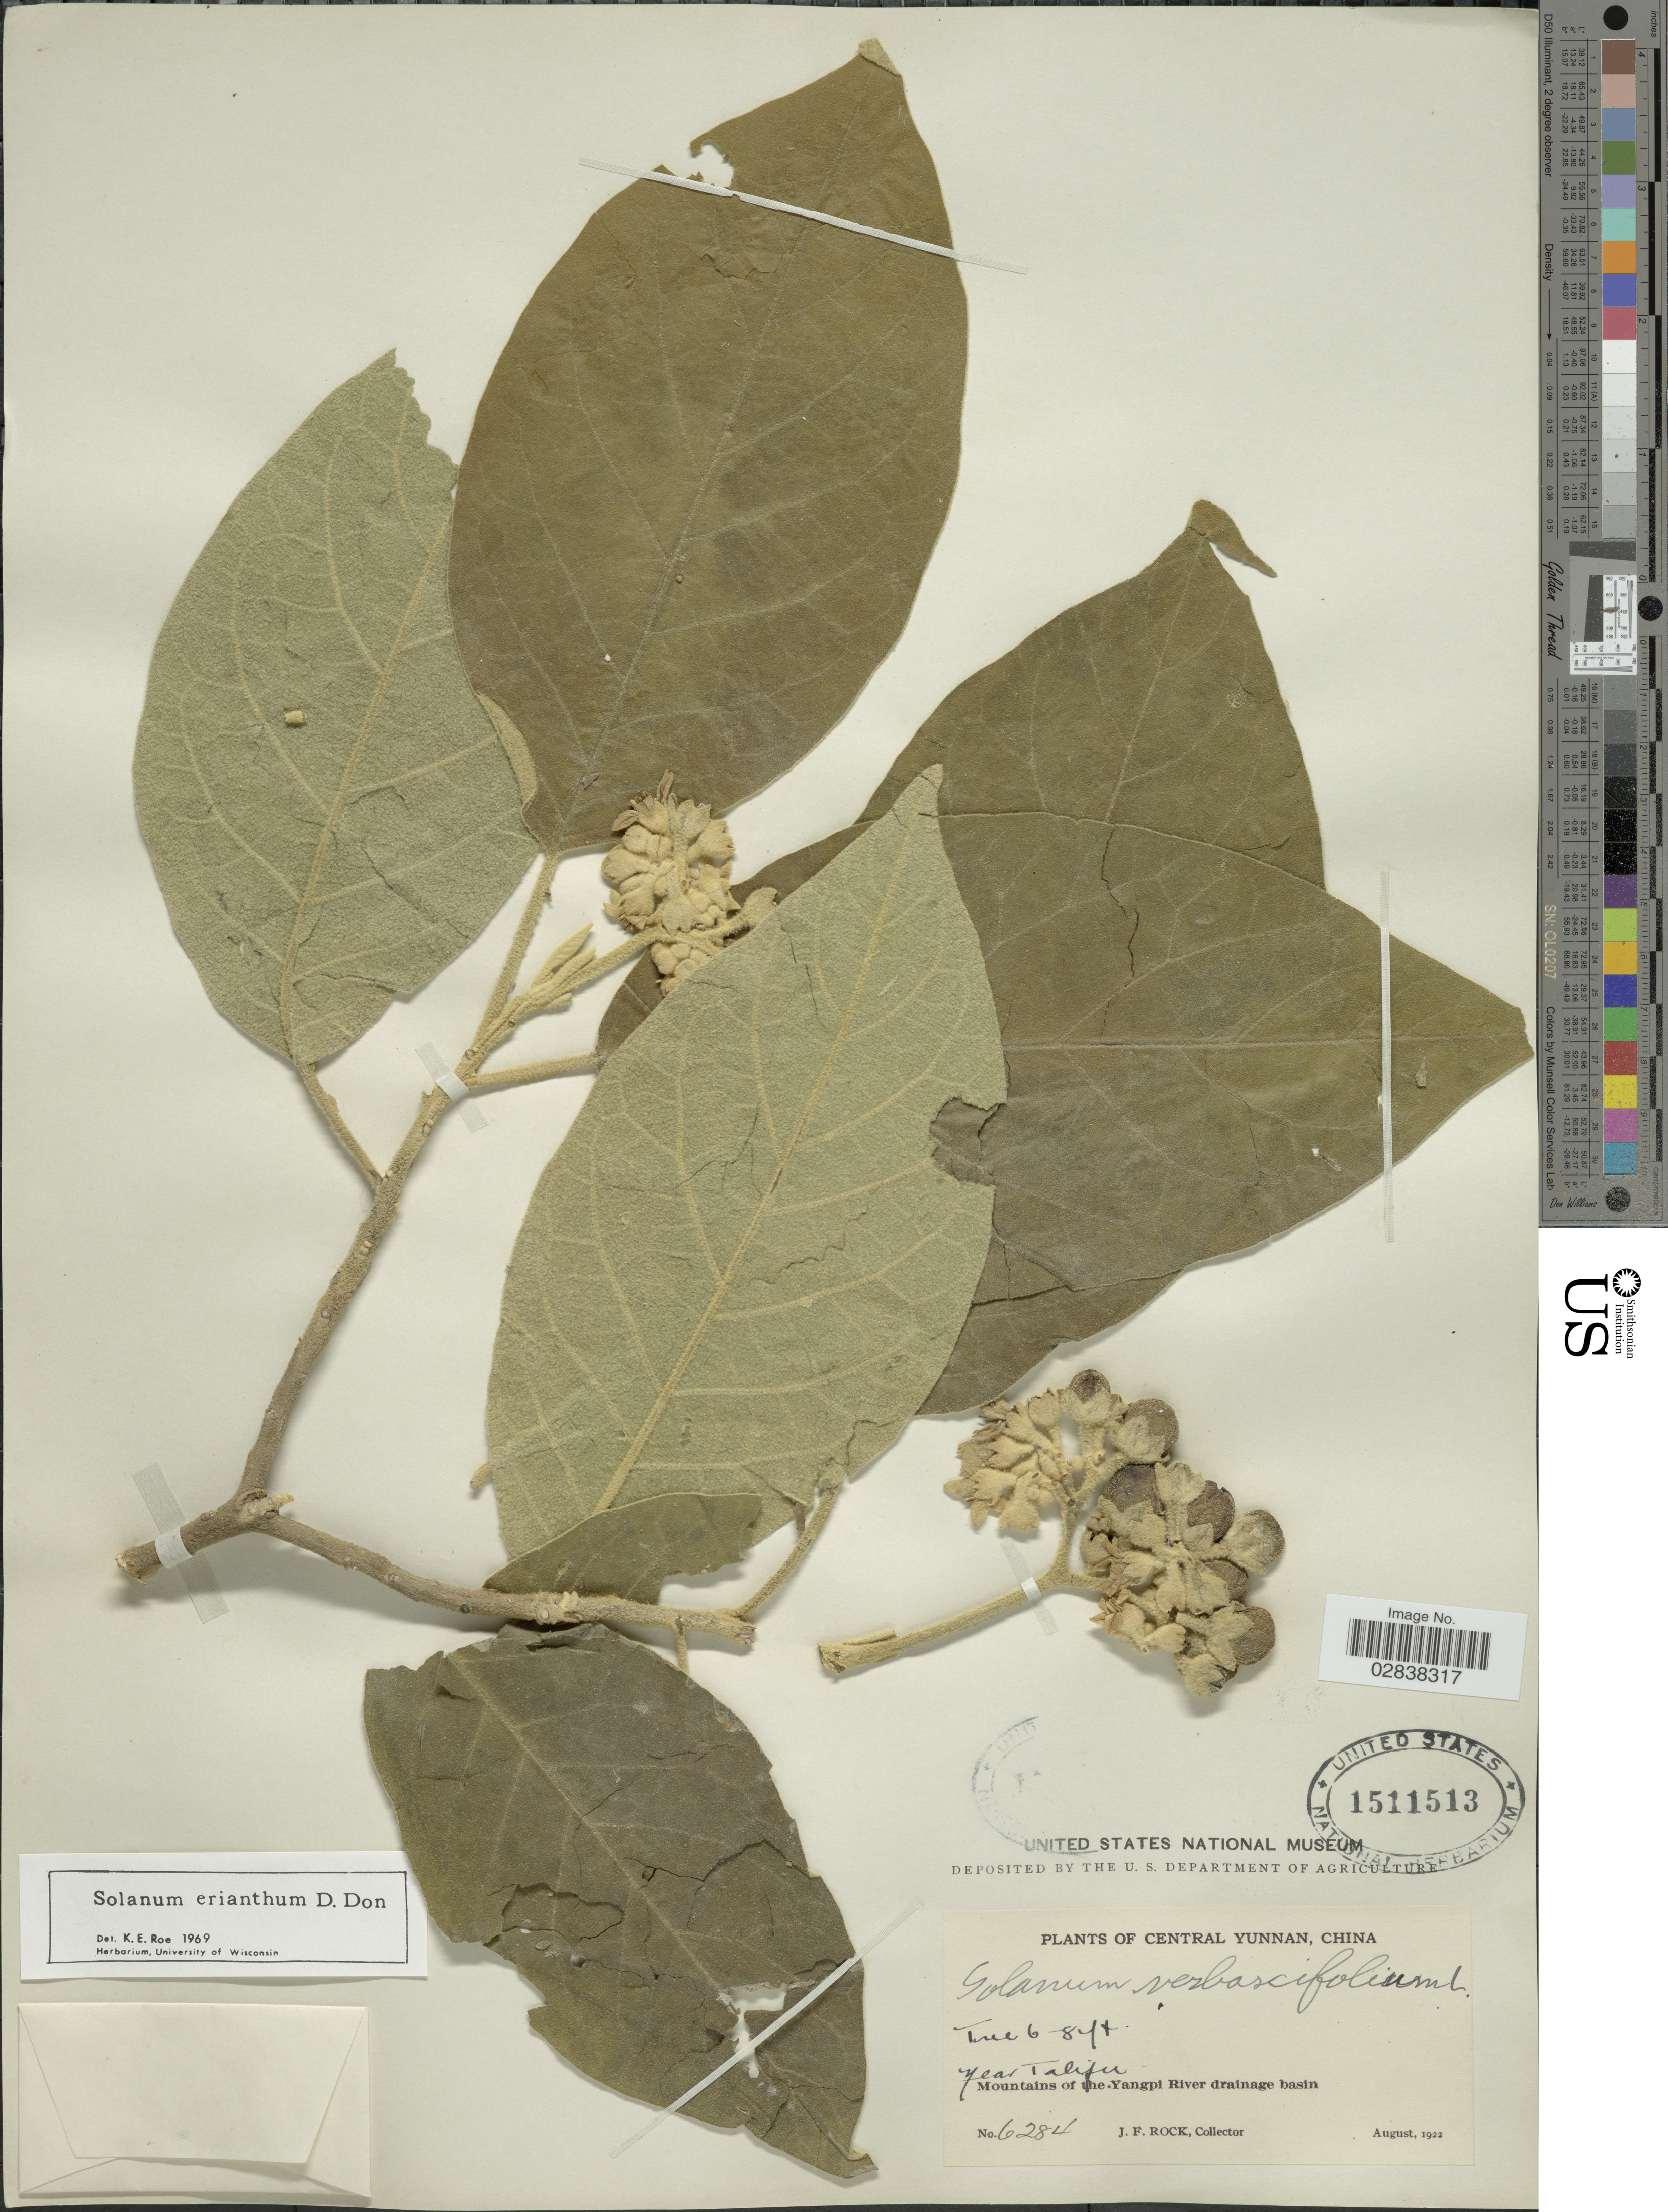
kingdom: Plantae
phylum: Tracheophyta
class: Magnoliopsida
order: Solanales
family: Solanaceae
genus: Solanum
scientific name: Solanum erianthum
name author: D. Don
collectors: J. Rock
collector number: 6284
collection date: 1922-08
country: China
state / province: Yunnan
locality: Central Yunnan, Near Talifu, Mountains of the Yangpi River drainage basin.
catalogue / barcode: US 1511513